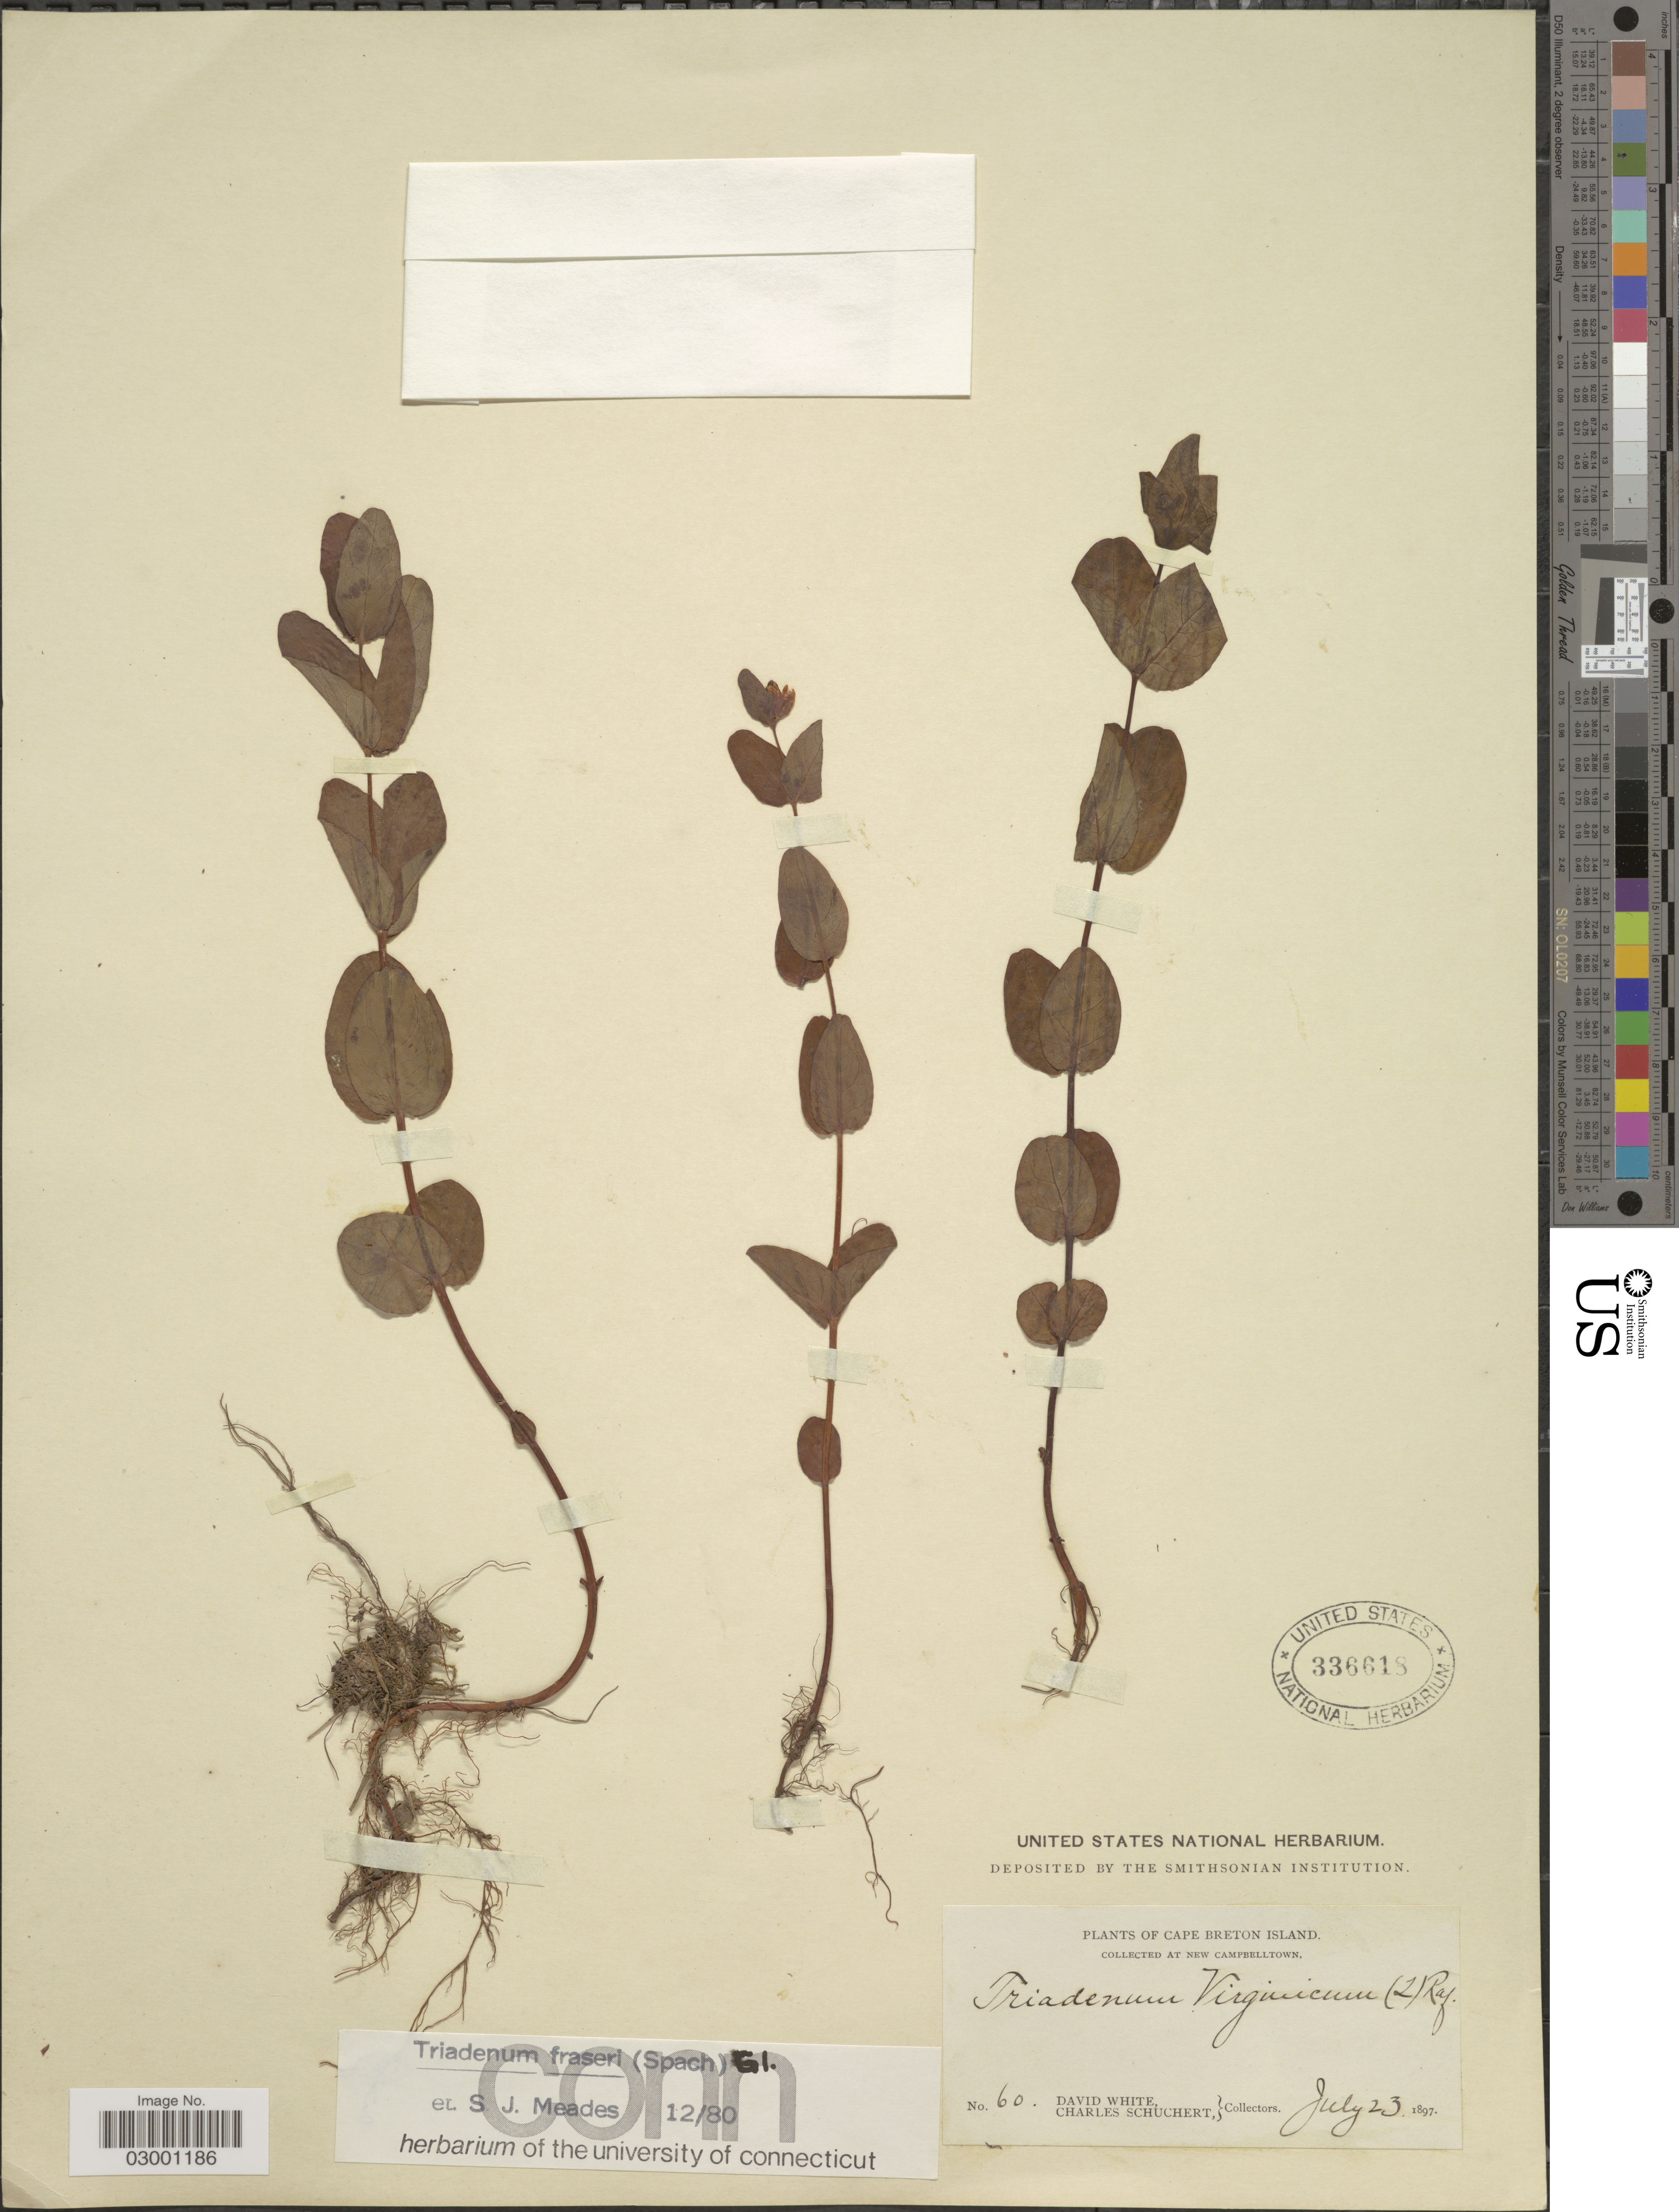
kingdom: Plantae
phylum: Tracheophyta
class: Magnoliopsida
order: Malpighiales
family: Hypericaceae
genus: Hypericum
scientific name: Hypericum fraseri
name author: Steud.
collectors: D. White & C. Schuchert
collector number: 60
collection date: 1897-07-23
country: Canada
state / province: Nova Scotia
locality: Cape Breton Island, At New Campbelltown.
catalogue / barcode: US 336618